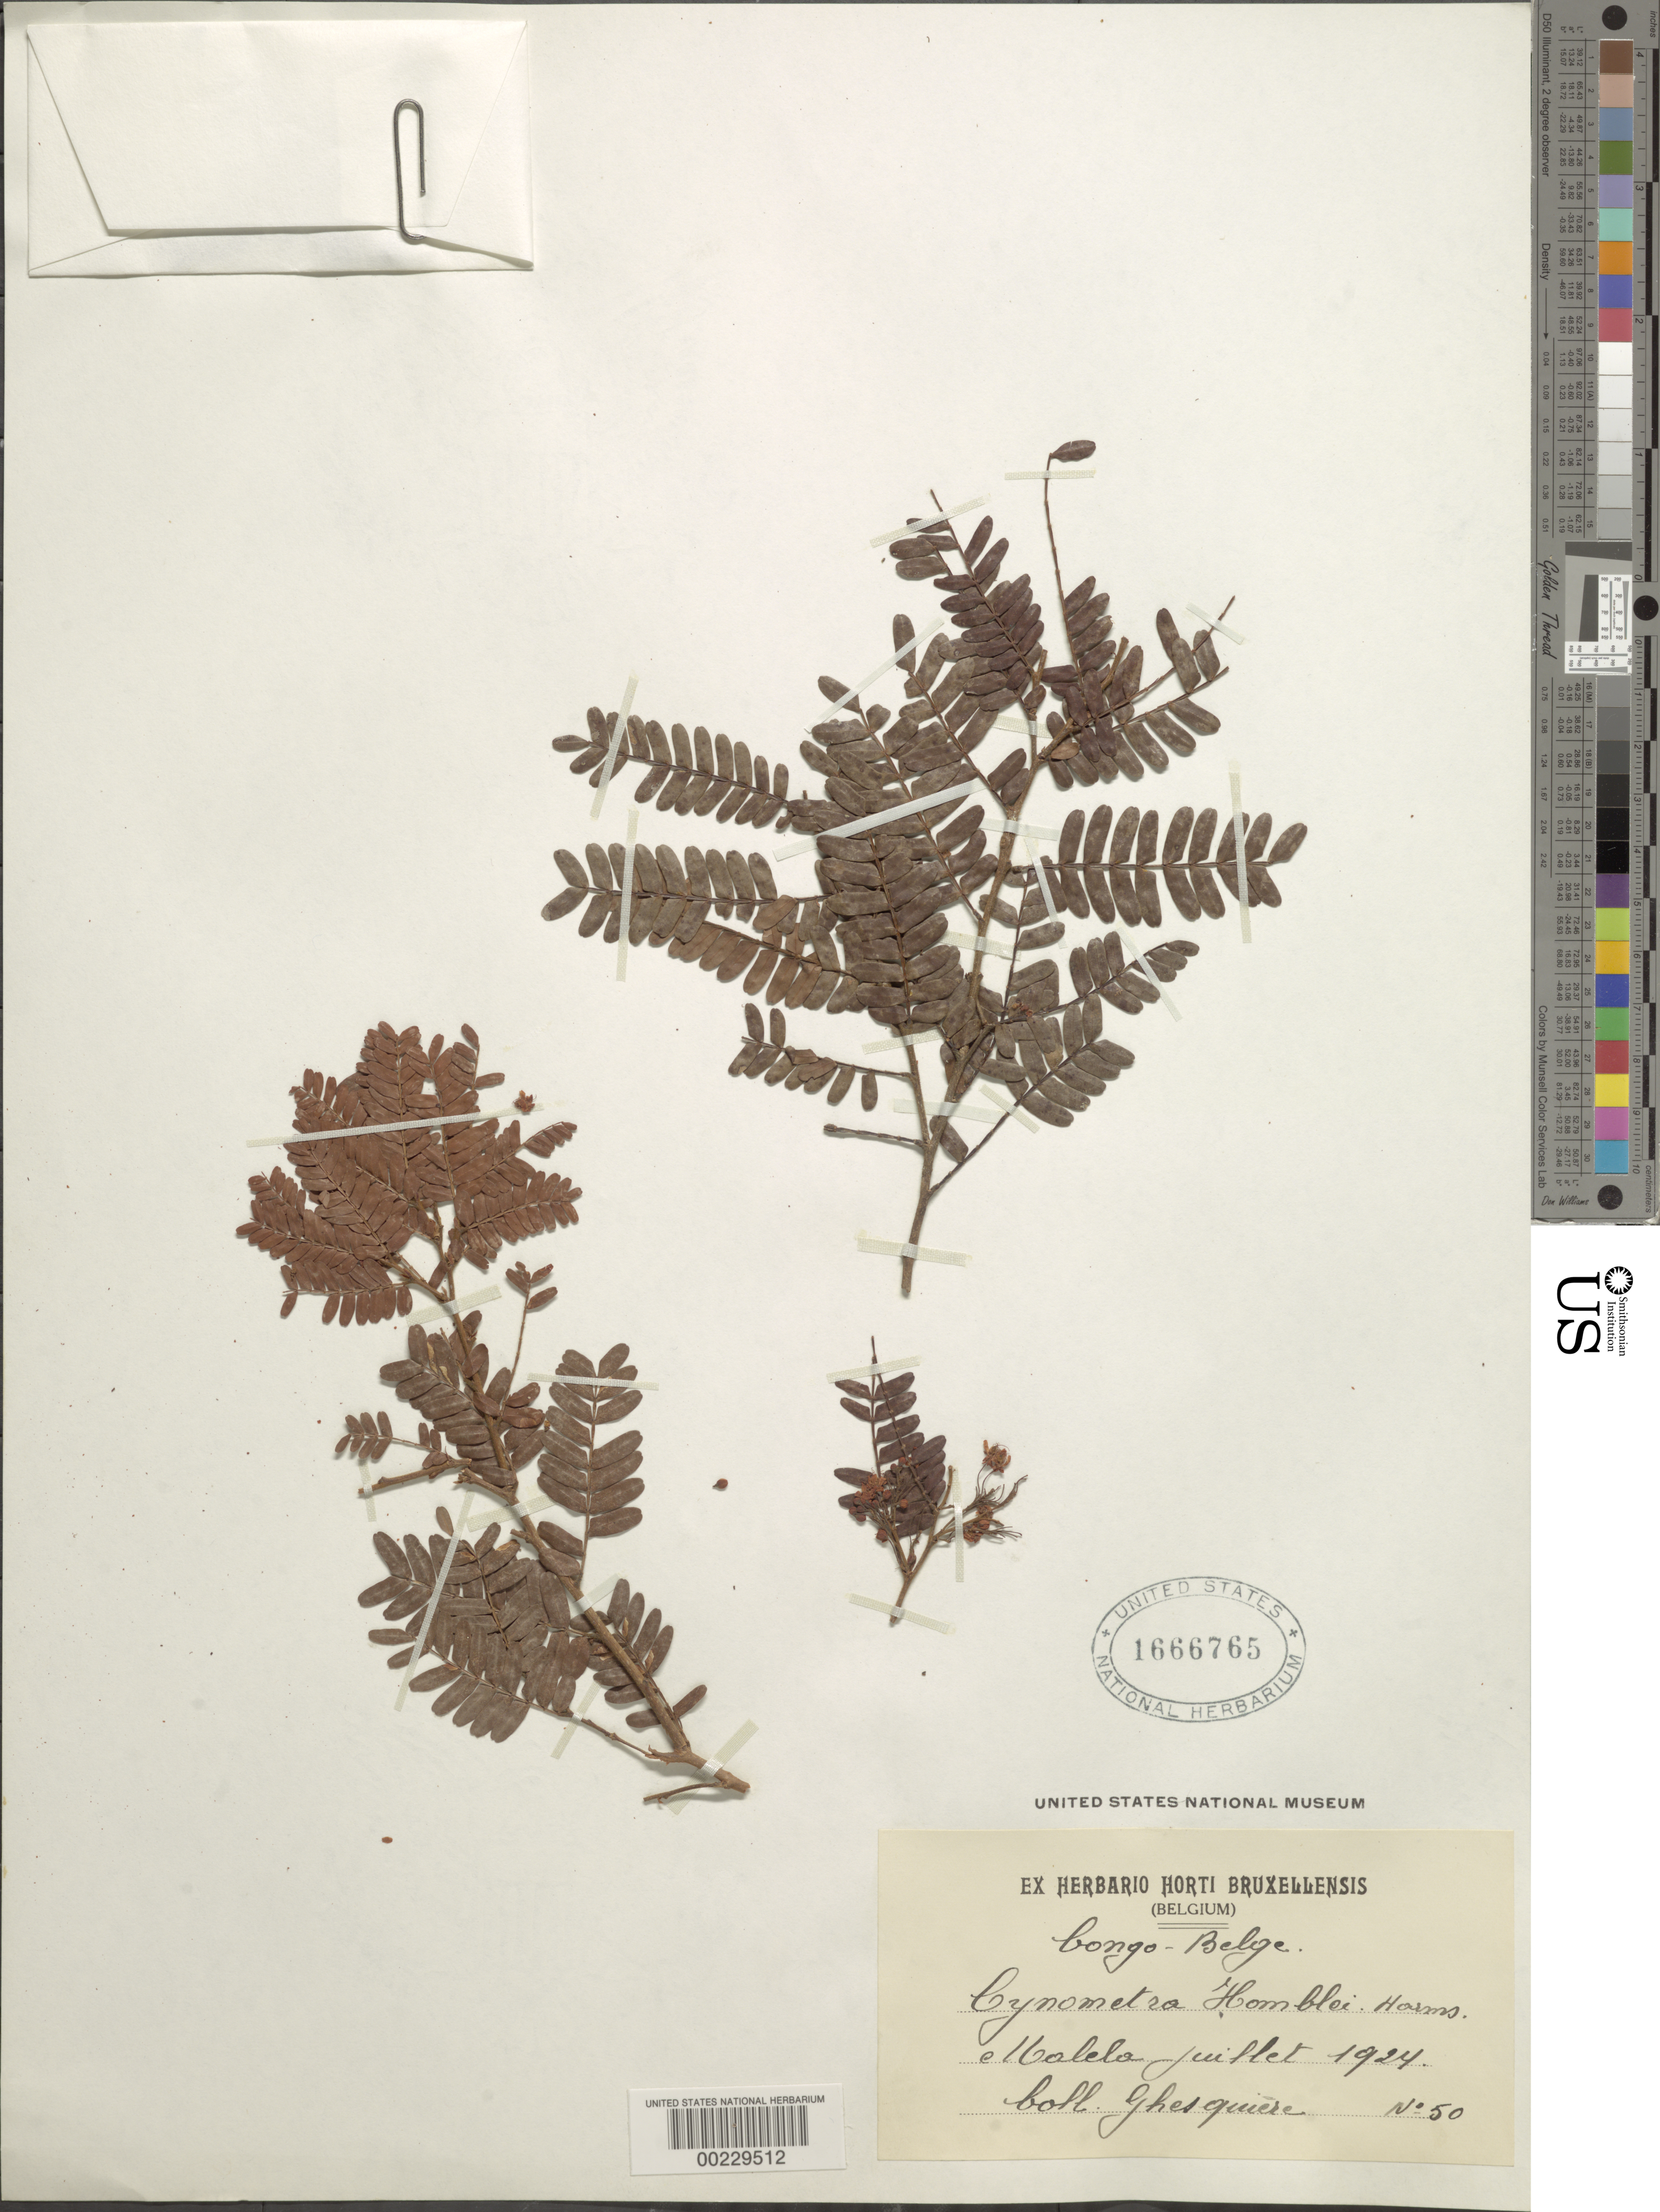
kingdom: Plantae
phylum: Tracheophyta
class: Magnoliopsida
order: Fabales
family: Fabaceae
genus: Cynometra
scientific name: Cynometra homblei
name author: Harms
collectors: J. Ghesquière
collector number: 50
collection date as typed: Jul 1924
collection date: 1924-07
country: Congo, Democratic Republic of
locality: Elbalela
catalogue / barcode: US 1666765